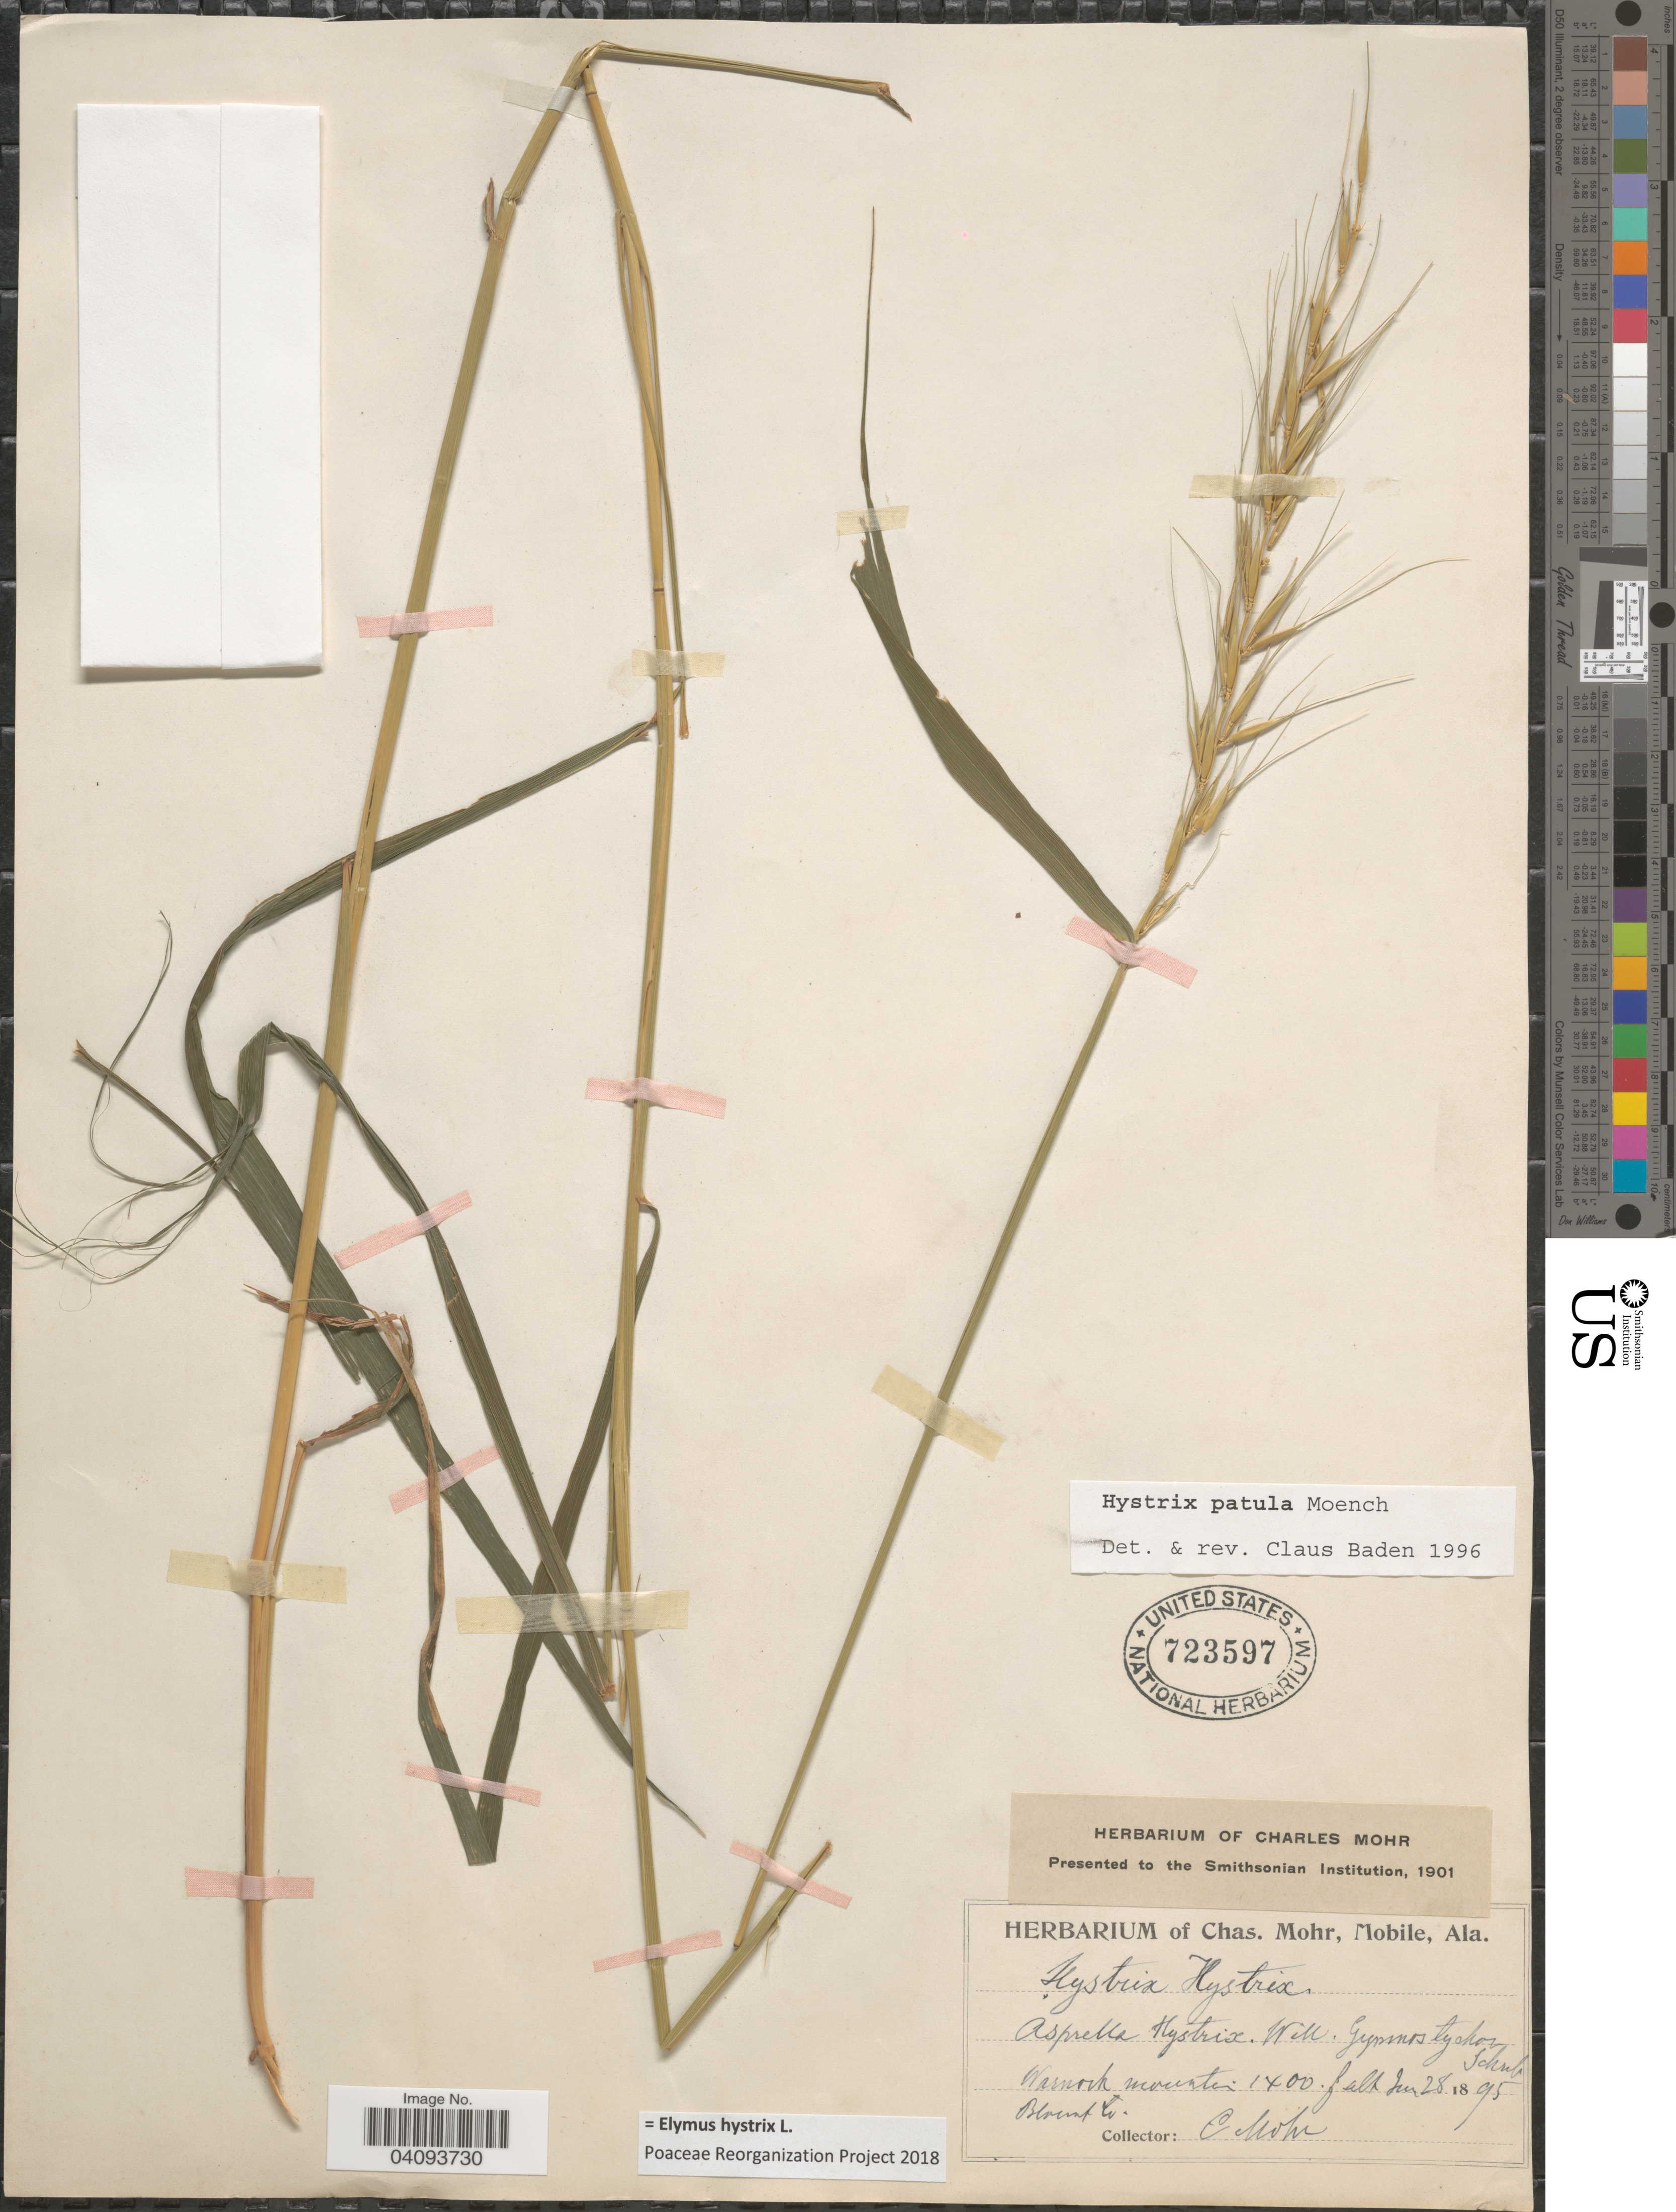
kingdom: Plantae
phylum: Tracheophyta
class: Liliopsida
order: Poales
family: Poaceae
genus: Elymus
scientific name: Elymus hystrix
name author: L.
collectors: Mohr, C. T. (herbarium)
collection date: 1895-06-28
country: United States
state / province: Alabama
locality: Warnock mountain. Blount Co.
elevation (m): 427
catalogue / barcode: US 723597